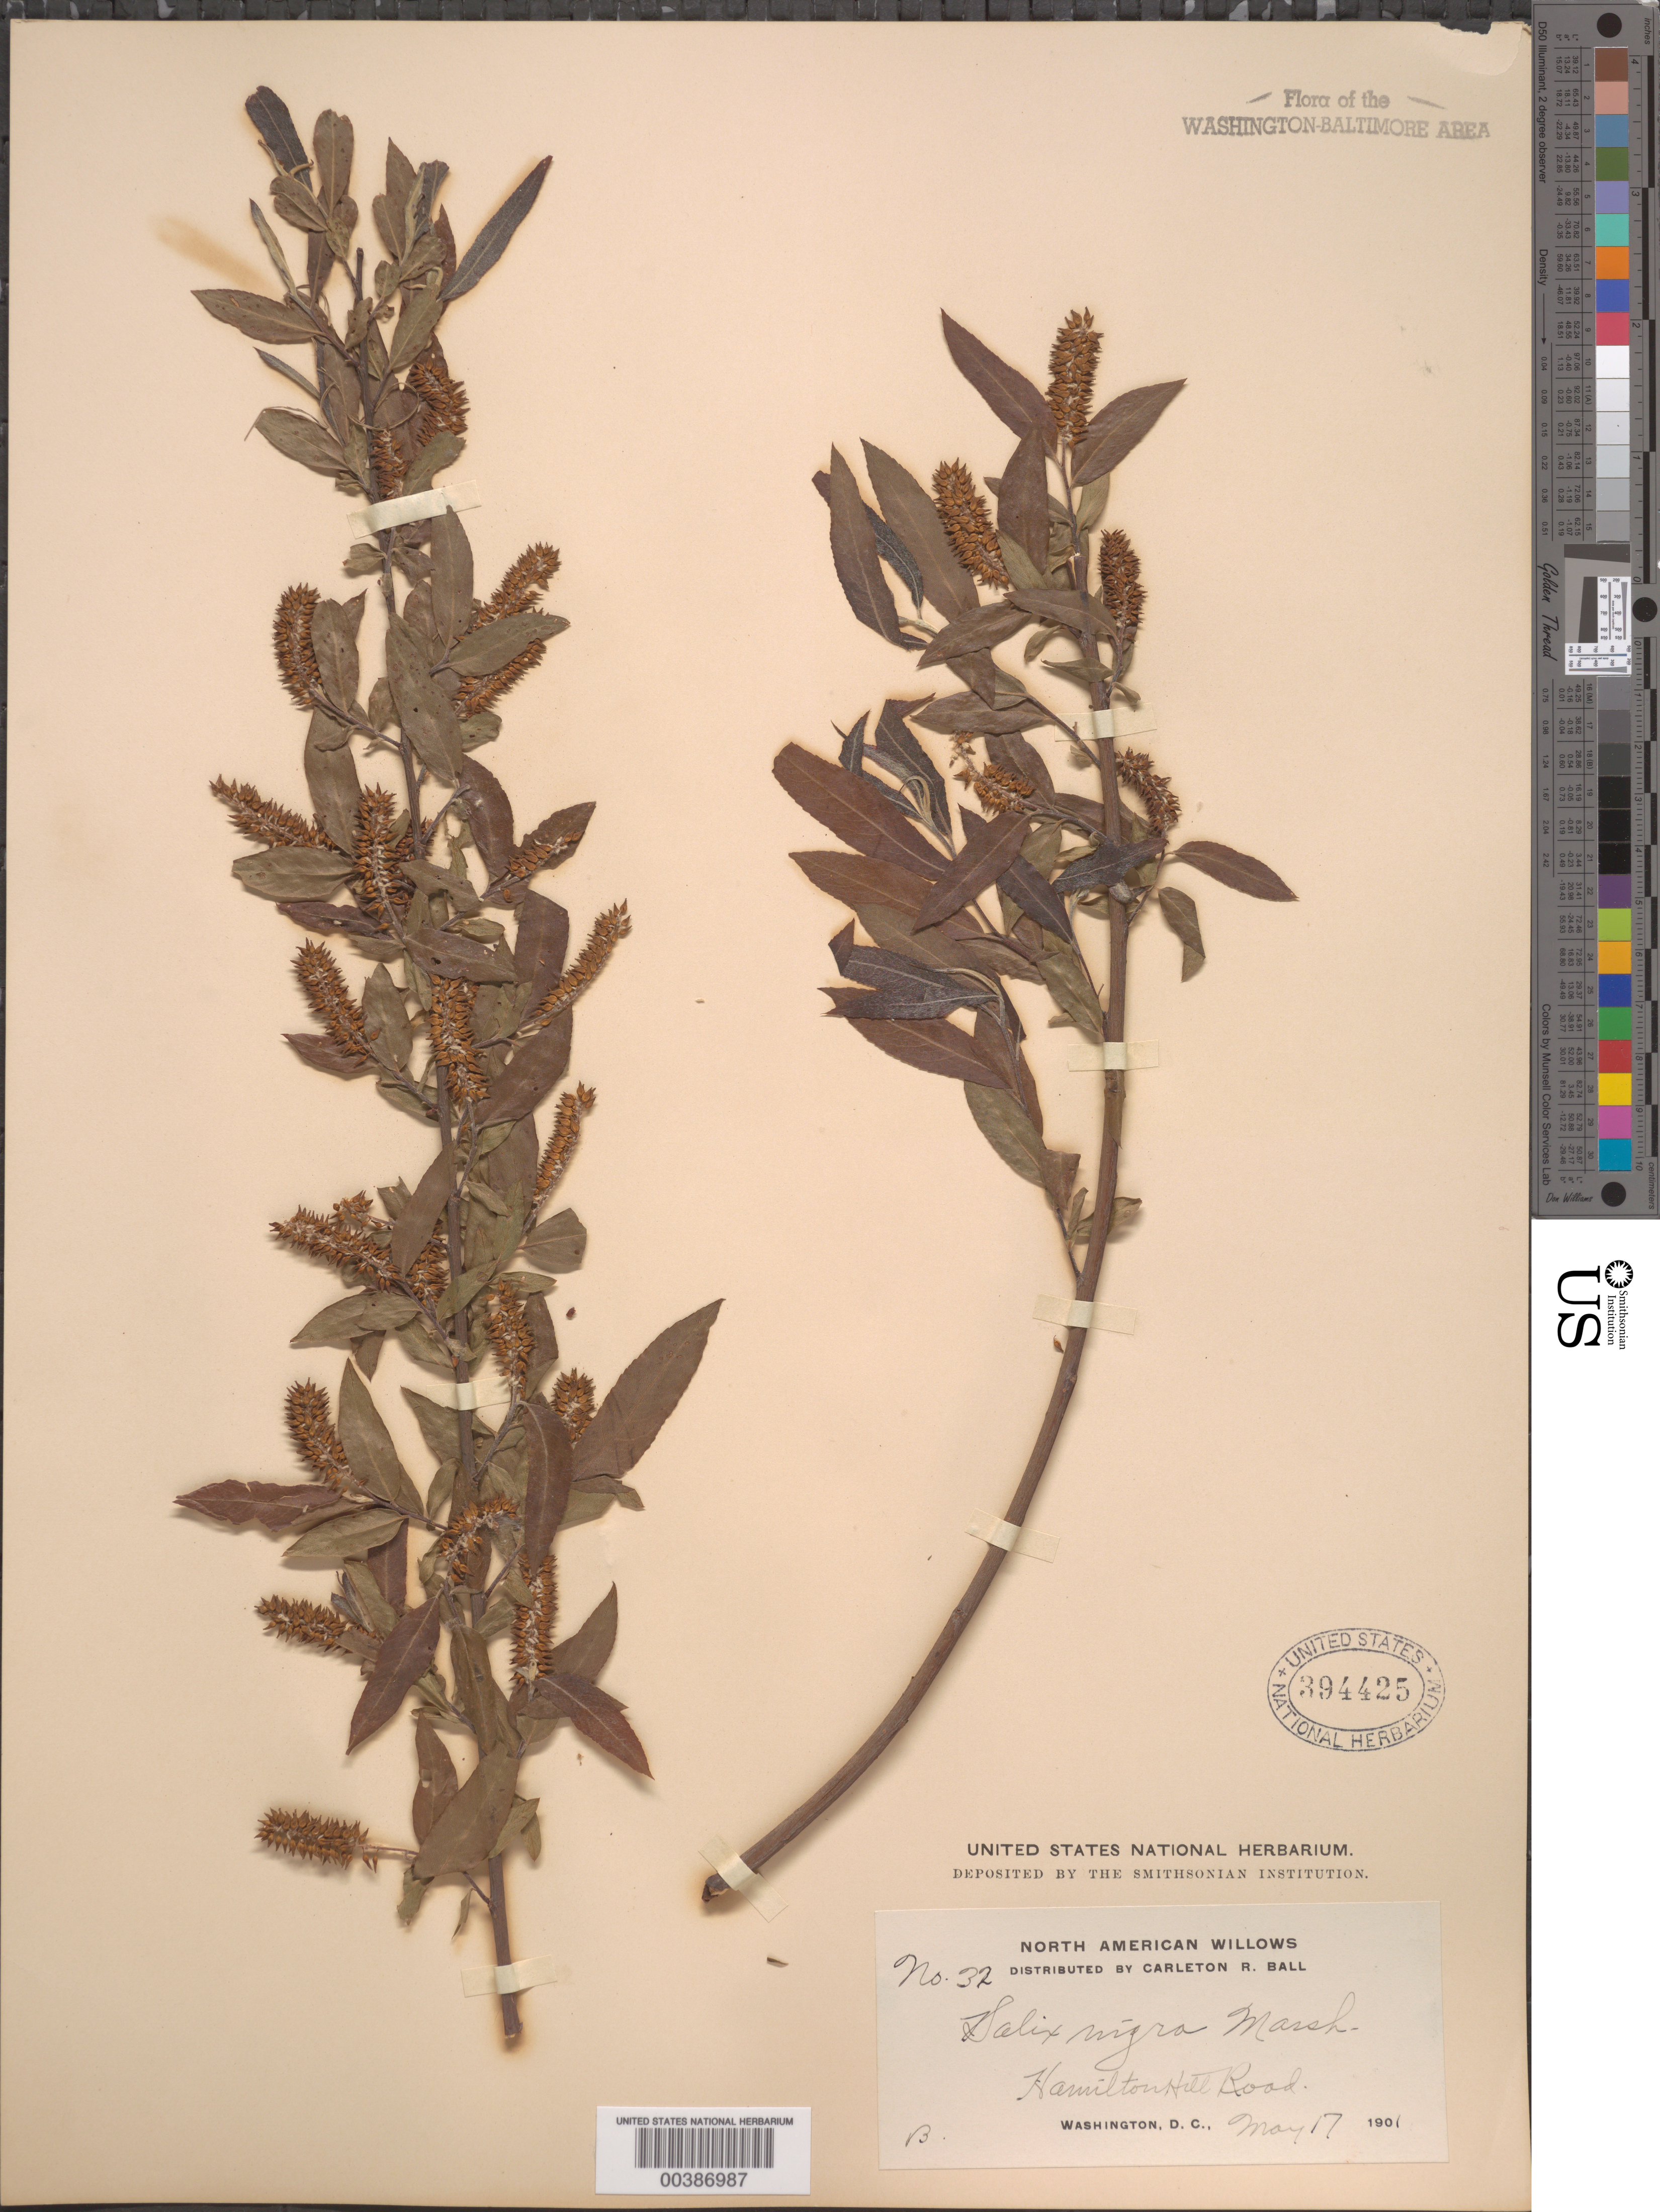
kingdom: Plantae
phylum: Tracheophyta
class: Magnoliopsida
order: Malpighiales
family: Salicaceae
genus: Salix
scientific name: Salix nigra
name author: Marshall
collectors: C. R. Ball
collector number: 32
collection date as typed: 17 May 1901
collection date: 1901-05-17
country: United States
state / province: District of Columbia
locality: Hamilton Hill road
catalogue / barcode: US 394425